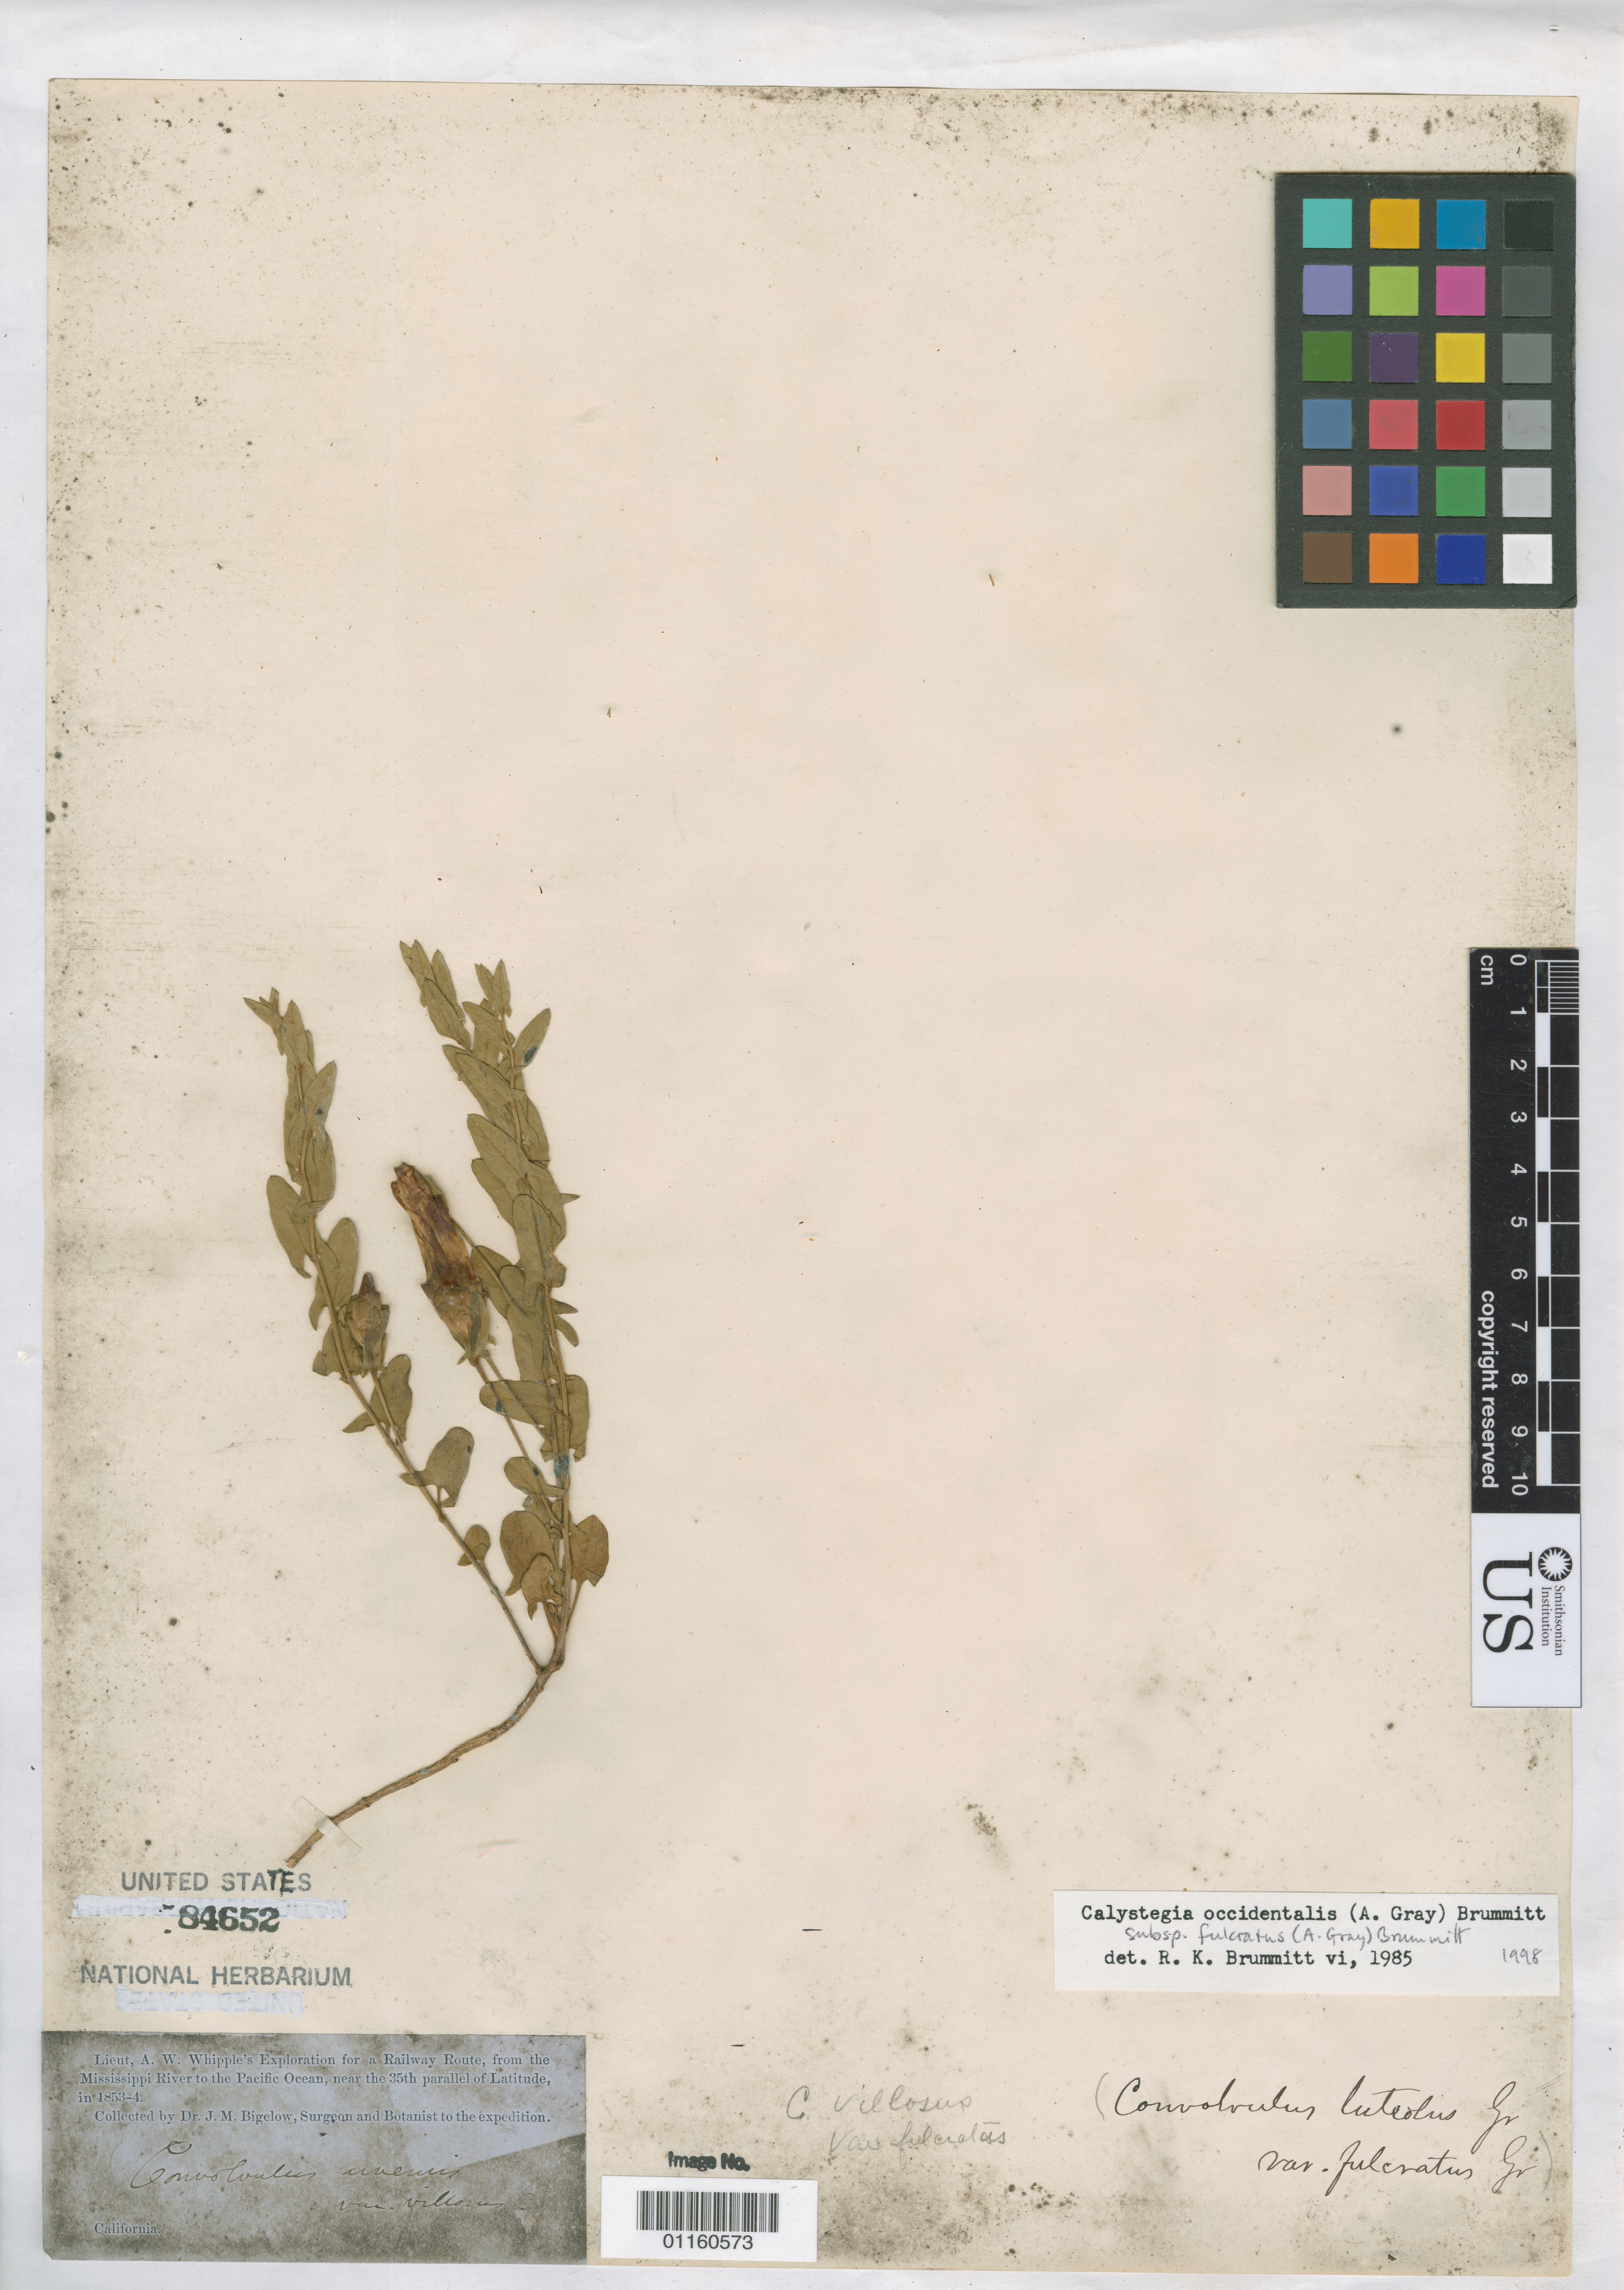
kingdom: Plantae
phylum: Tracheophyta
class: Magnoliopsida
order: Solanales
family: Convolvulaceae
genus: Calystegia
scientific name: Calystegia occidentalis subsp. fulcrata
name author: (A. Gray) Brummitt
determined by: Brummitt, R. K.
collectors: J. M. Bigelow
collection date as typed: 1853 to -- --- 1854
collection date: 1853/1854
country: United States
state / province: California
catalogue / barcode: US 84652